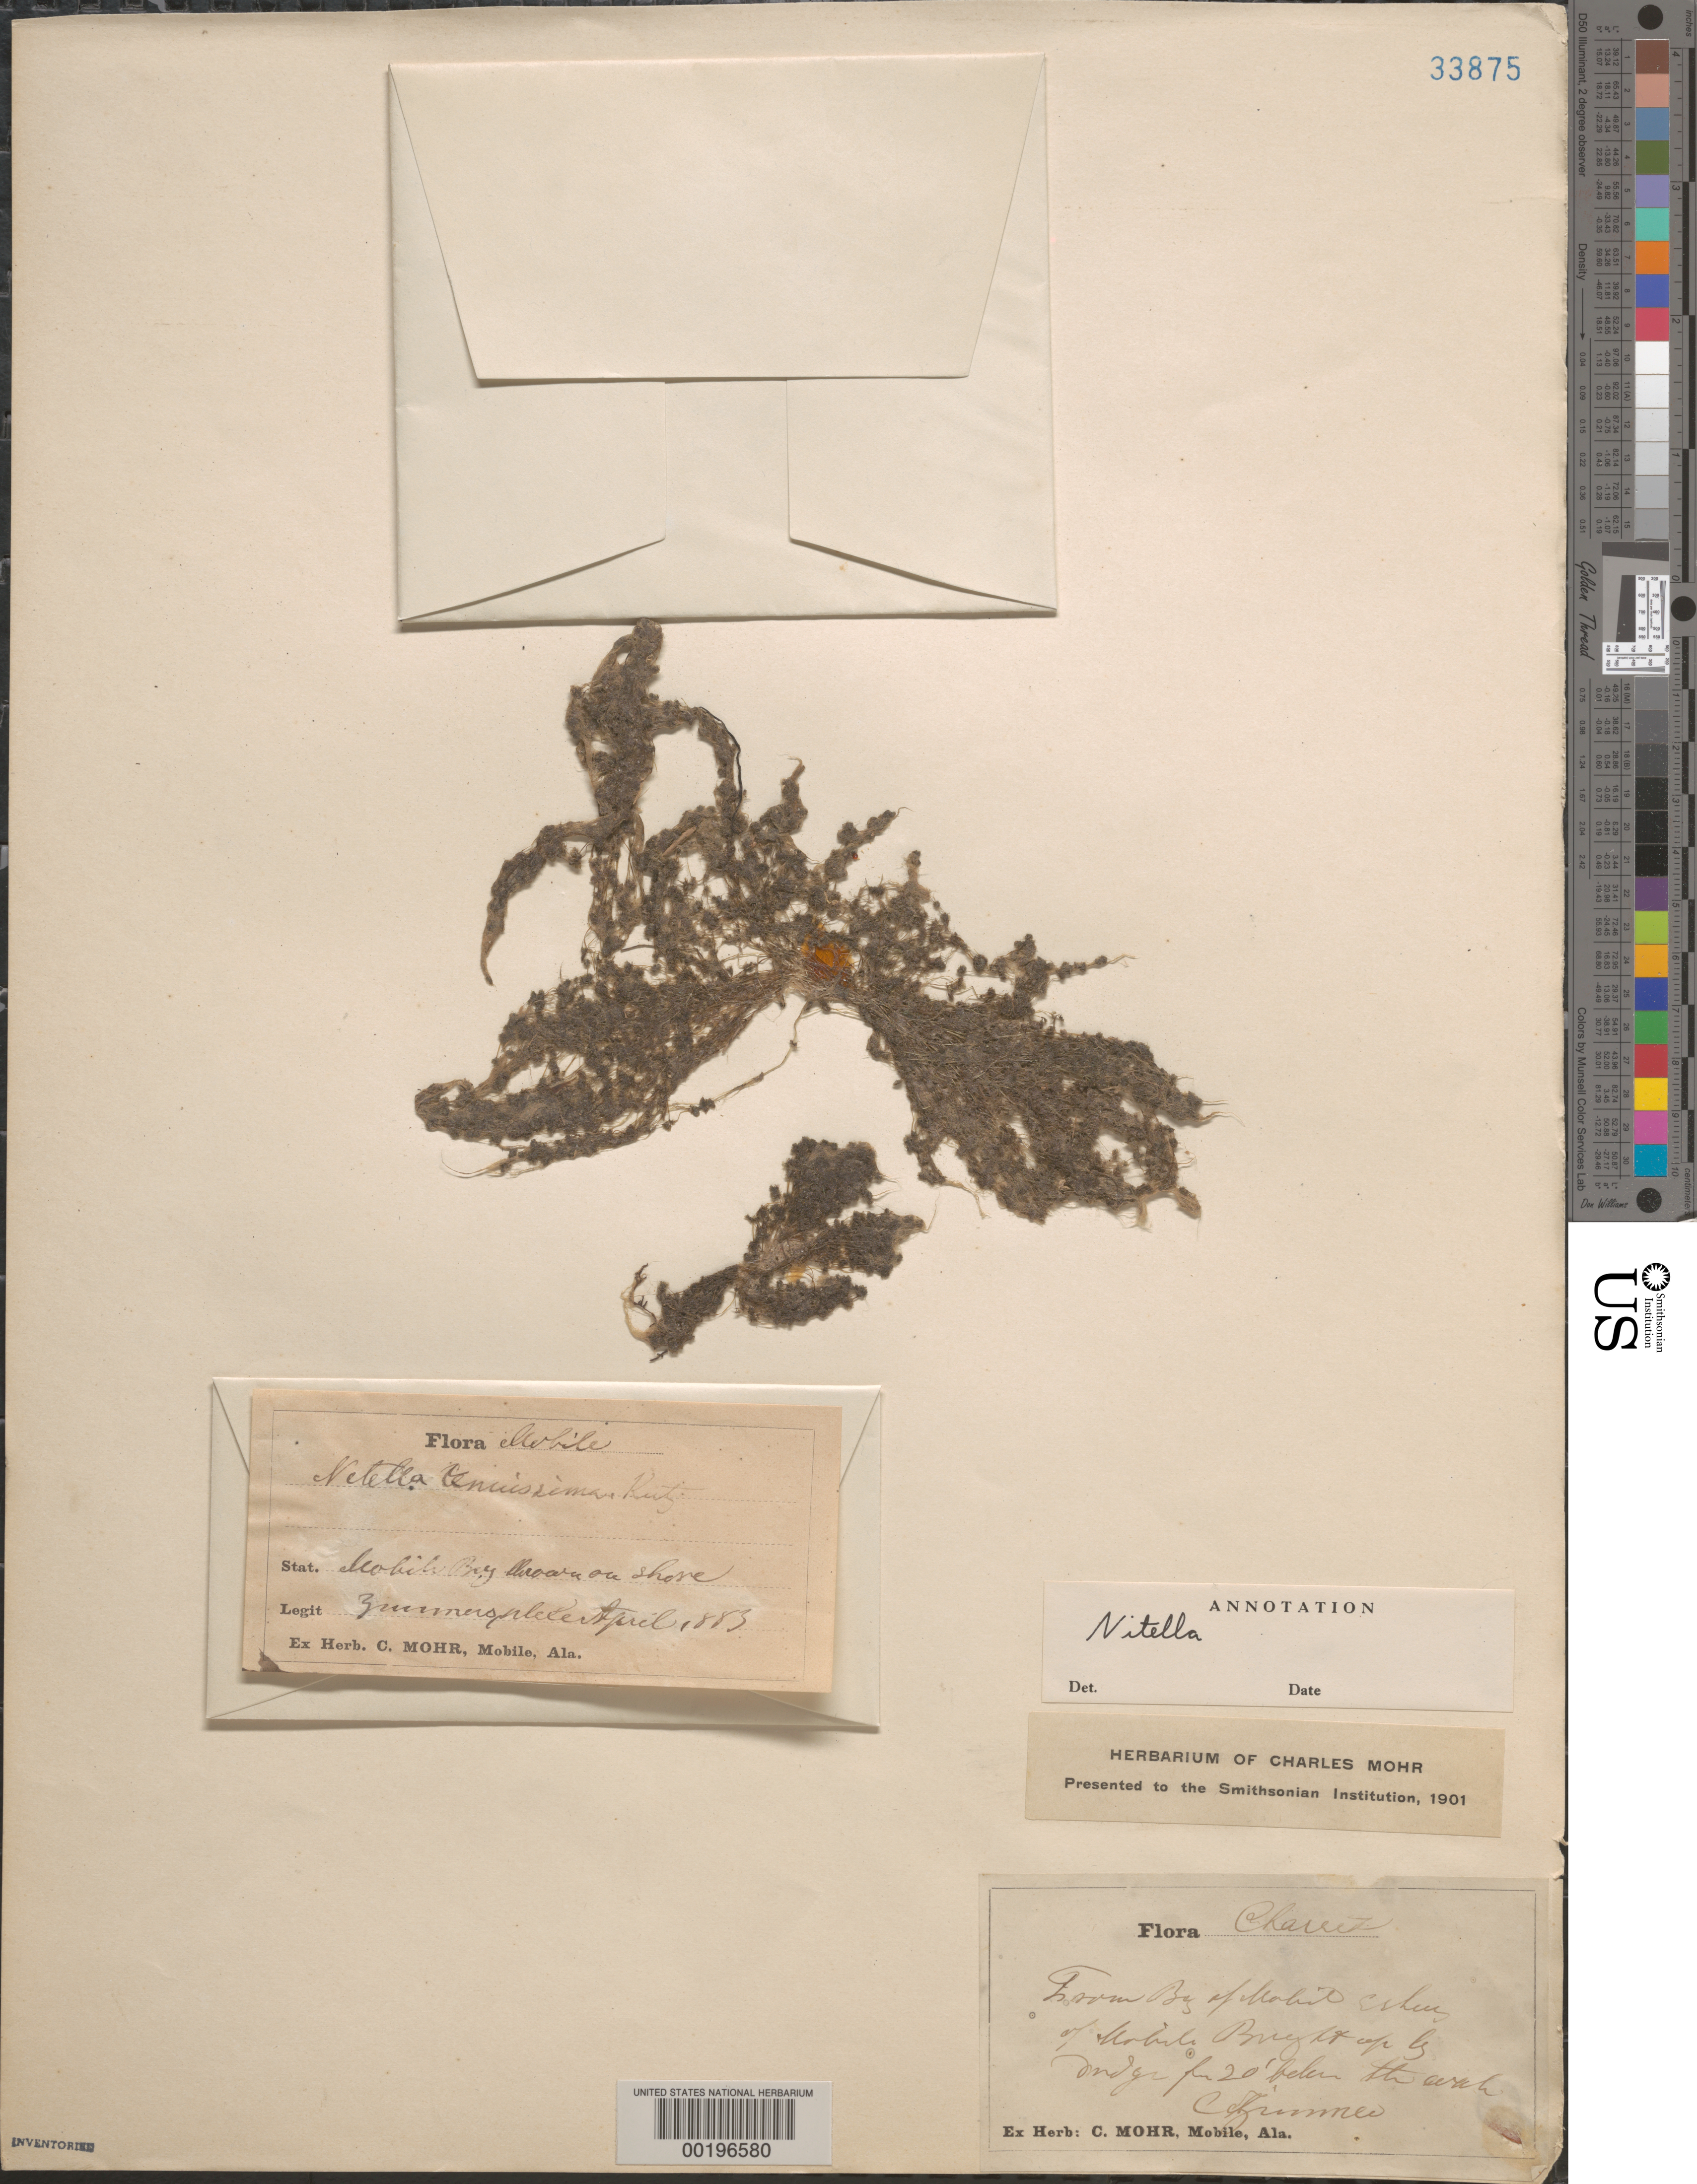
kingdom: Plantae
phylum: Charophyta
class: Charophyceae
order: Charales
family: Characeae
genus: Nitella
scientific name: Nitella sp.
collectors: C. Zimmer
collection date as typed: Apr 1883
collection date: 1883-04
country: United States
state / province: Alabama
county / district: Baldwin County / Mobile County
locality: Mobile Bay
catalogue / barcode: US 33875